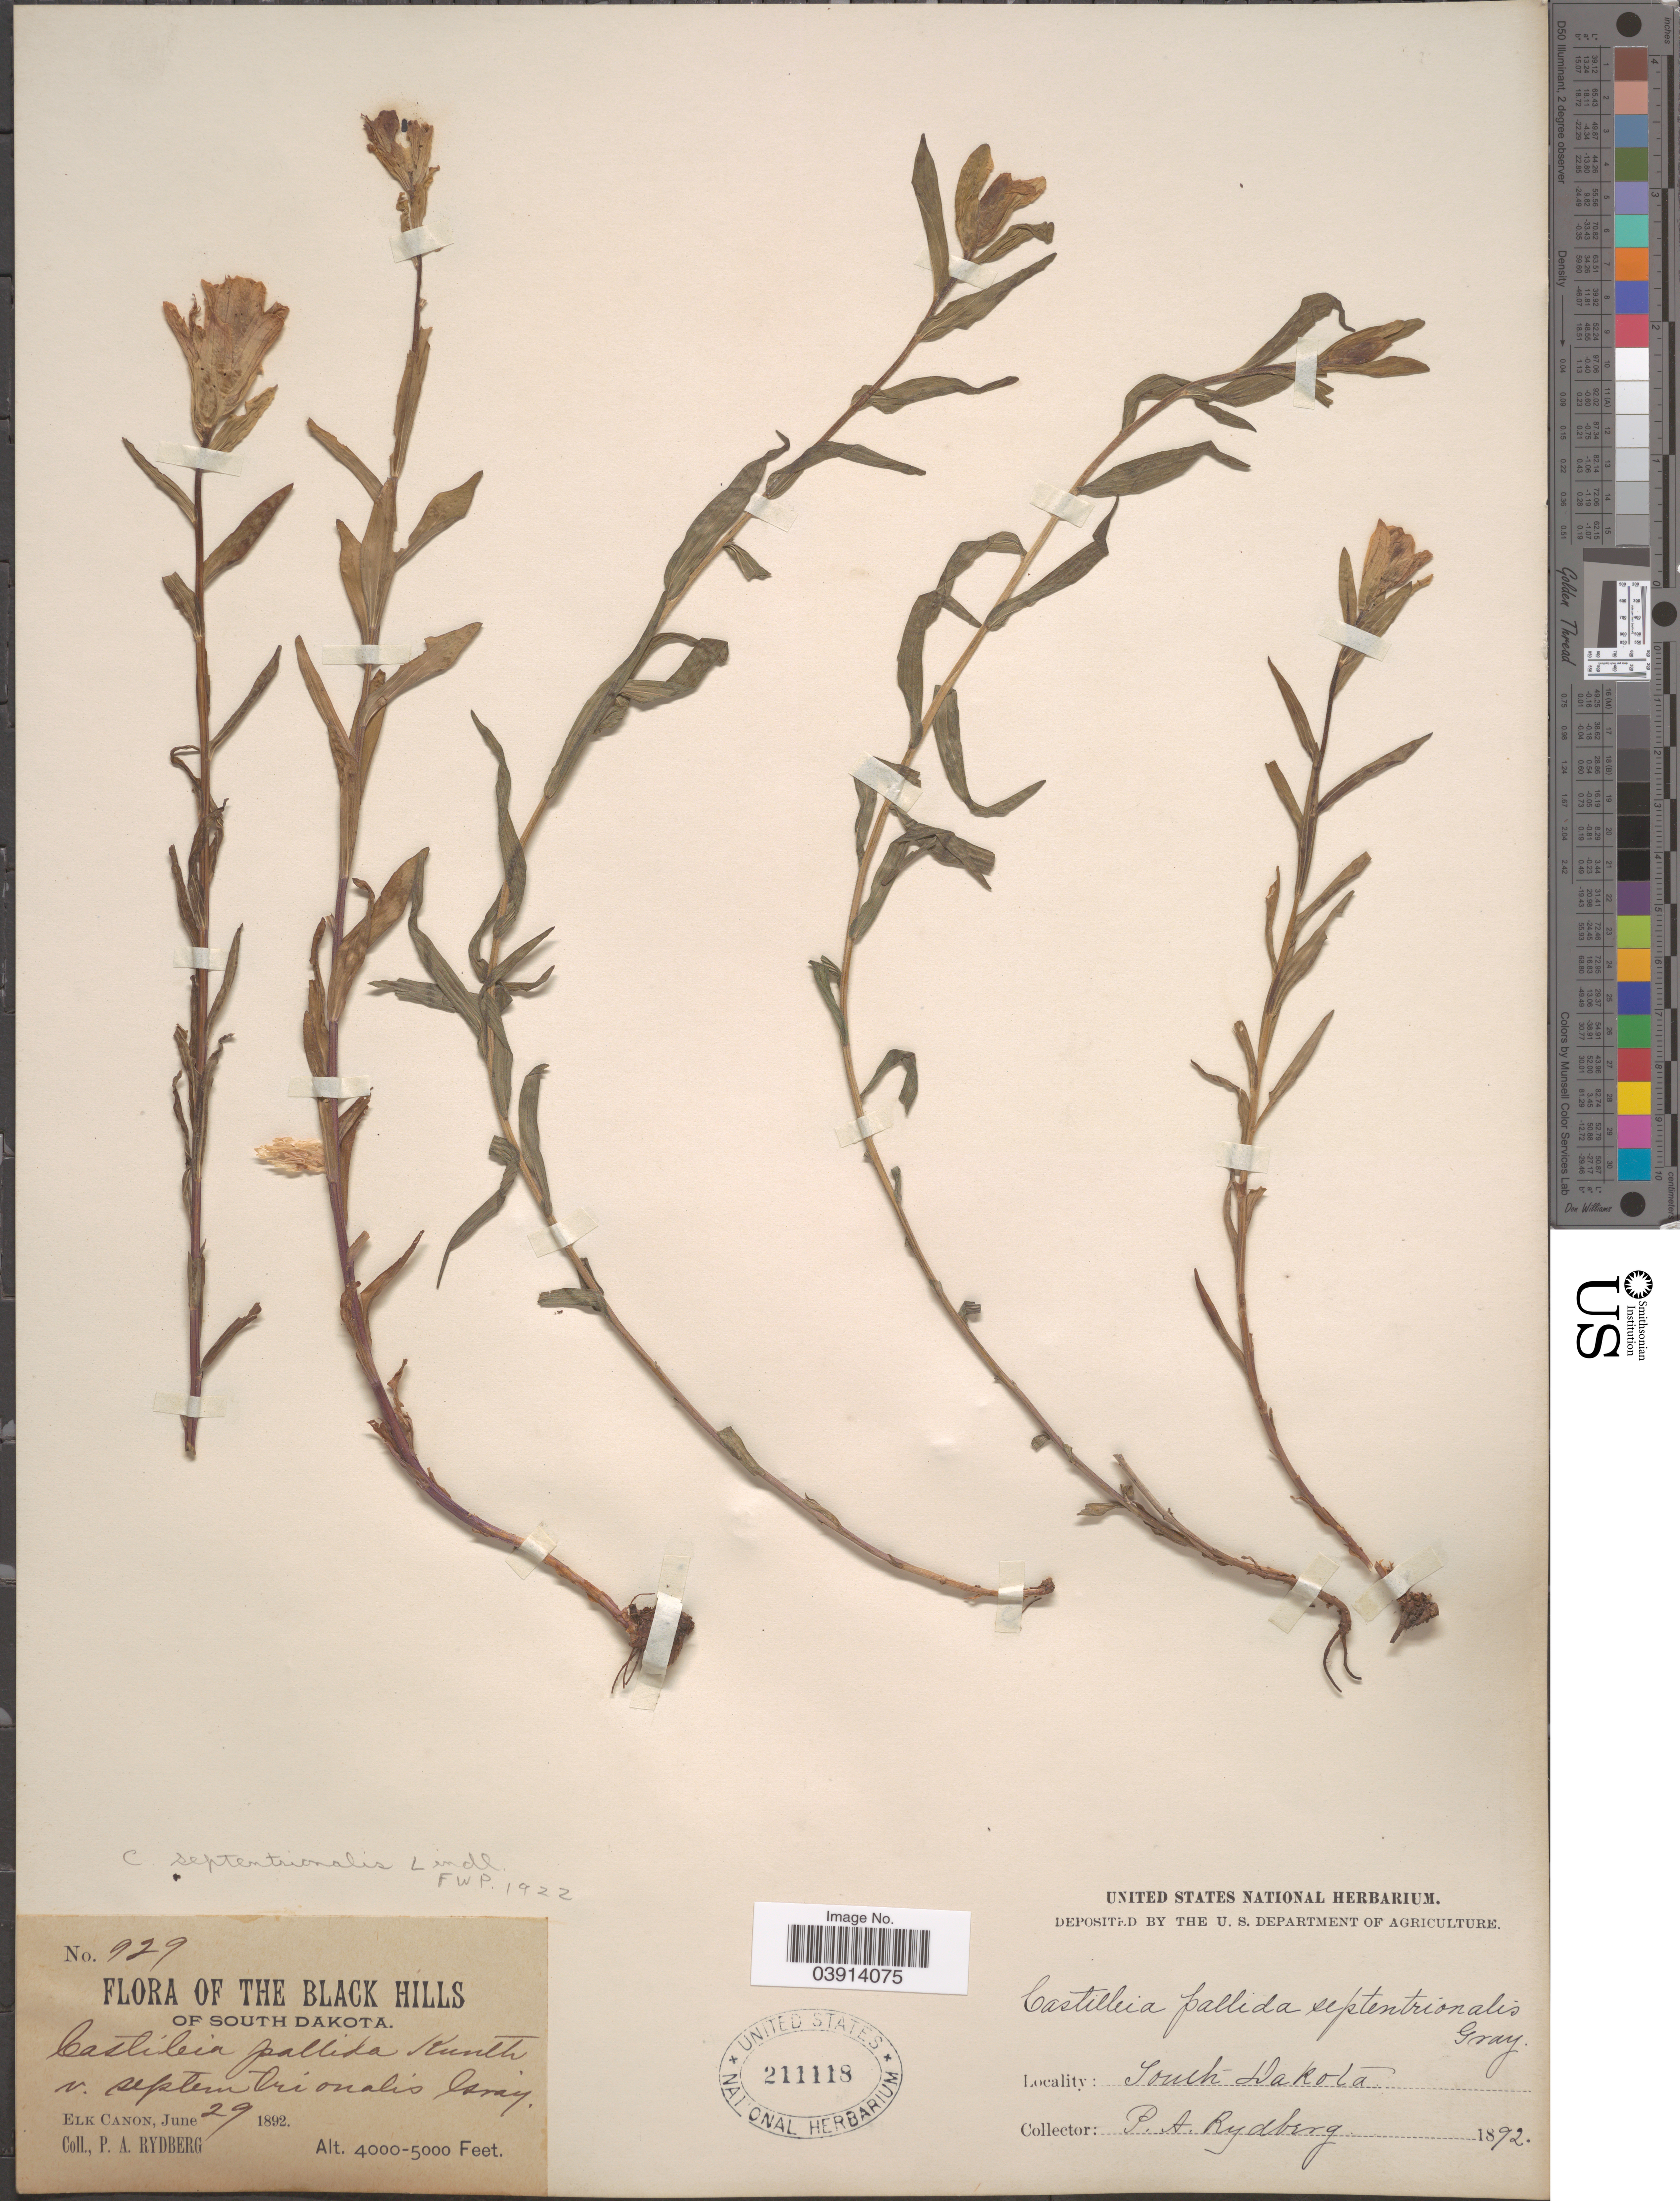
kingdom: Plantae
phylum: Tracheophyta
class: Magnoliopsida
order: Lamiales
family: Orobanchaceae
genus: Castilleja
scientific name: Castilleja septentrionalis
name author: Lindl.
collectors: P. A. Rydberg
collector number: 929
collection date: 1892-06-29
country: United States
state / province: South Dakota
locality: The Black Hills of South Dakota. Elk Canon.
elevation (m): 1219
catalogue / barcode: US 211118